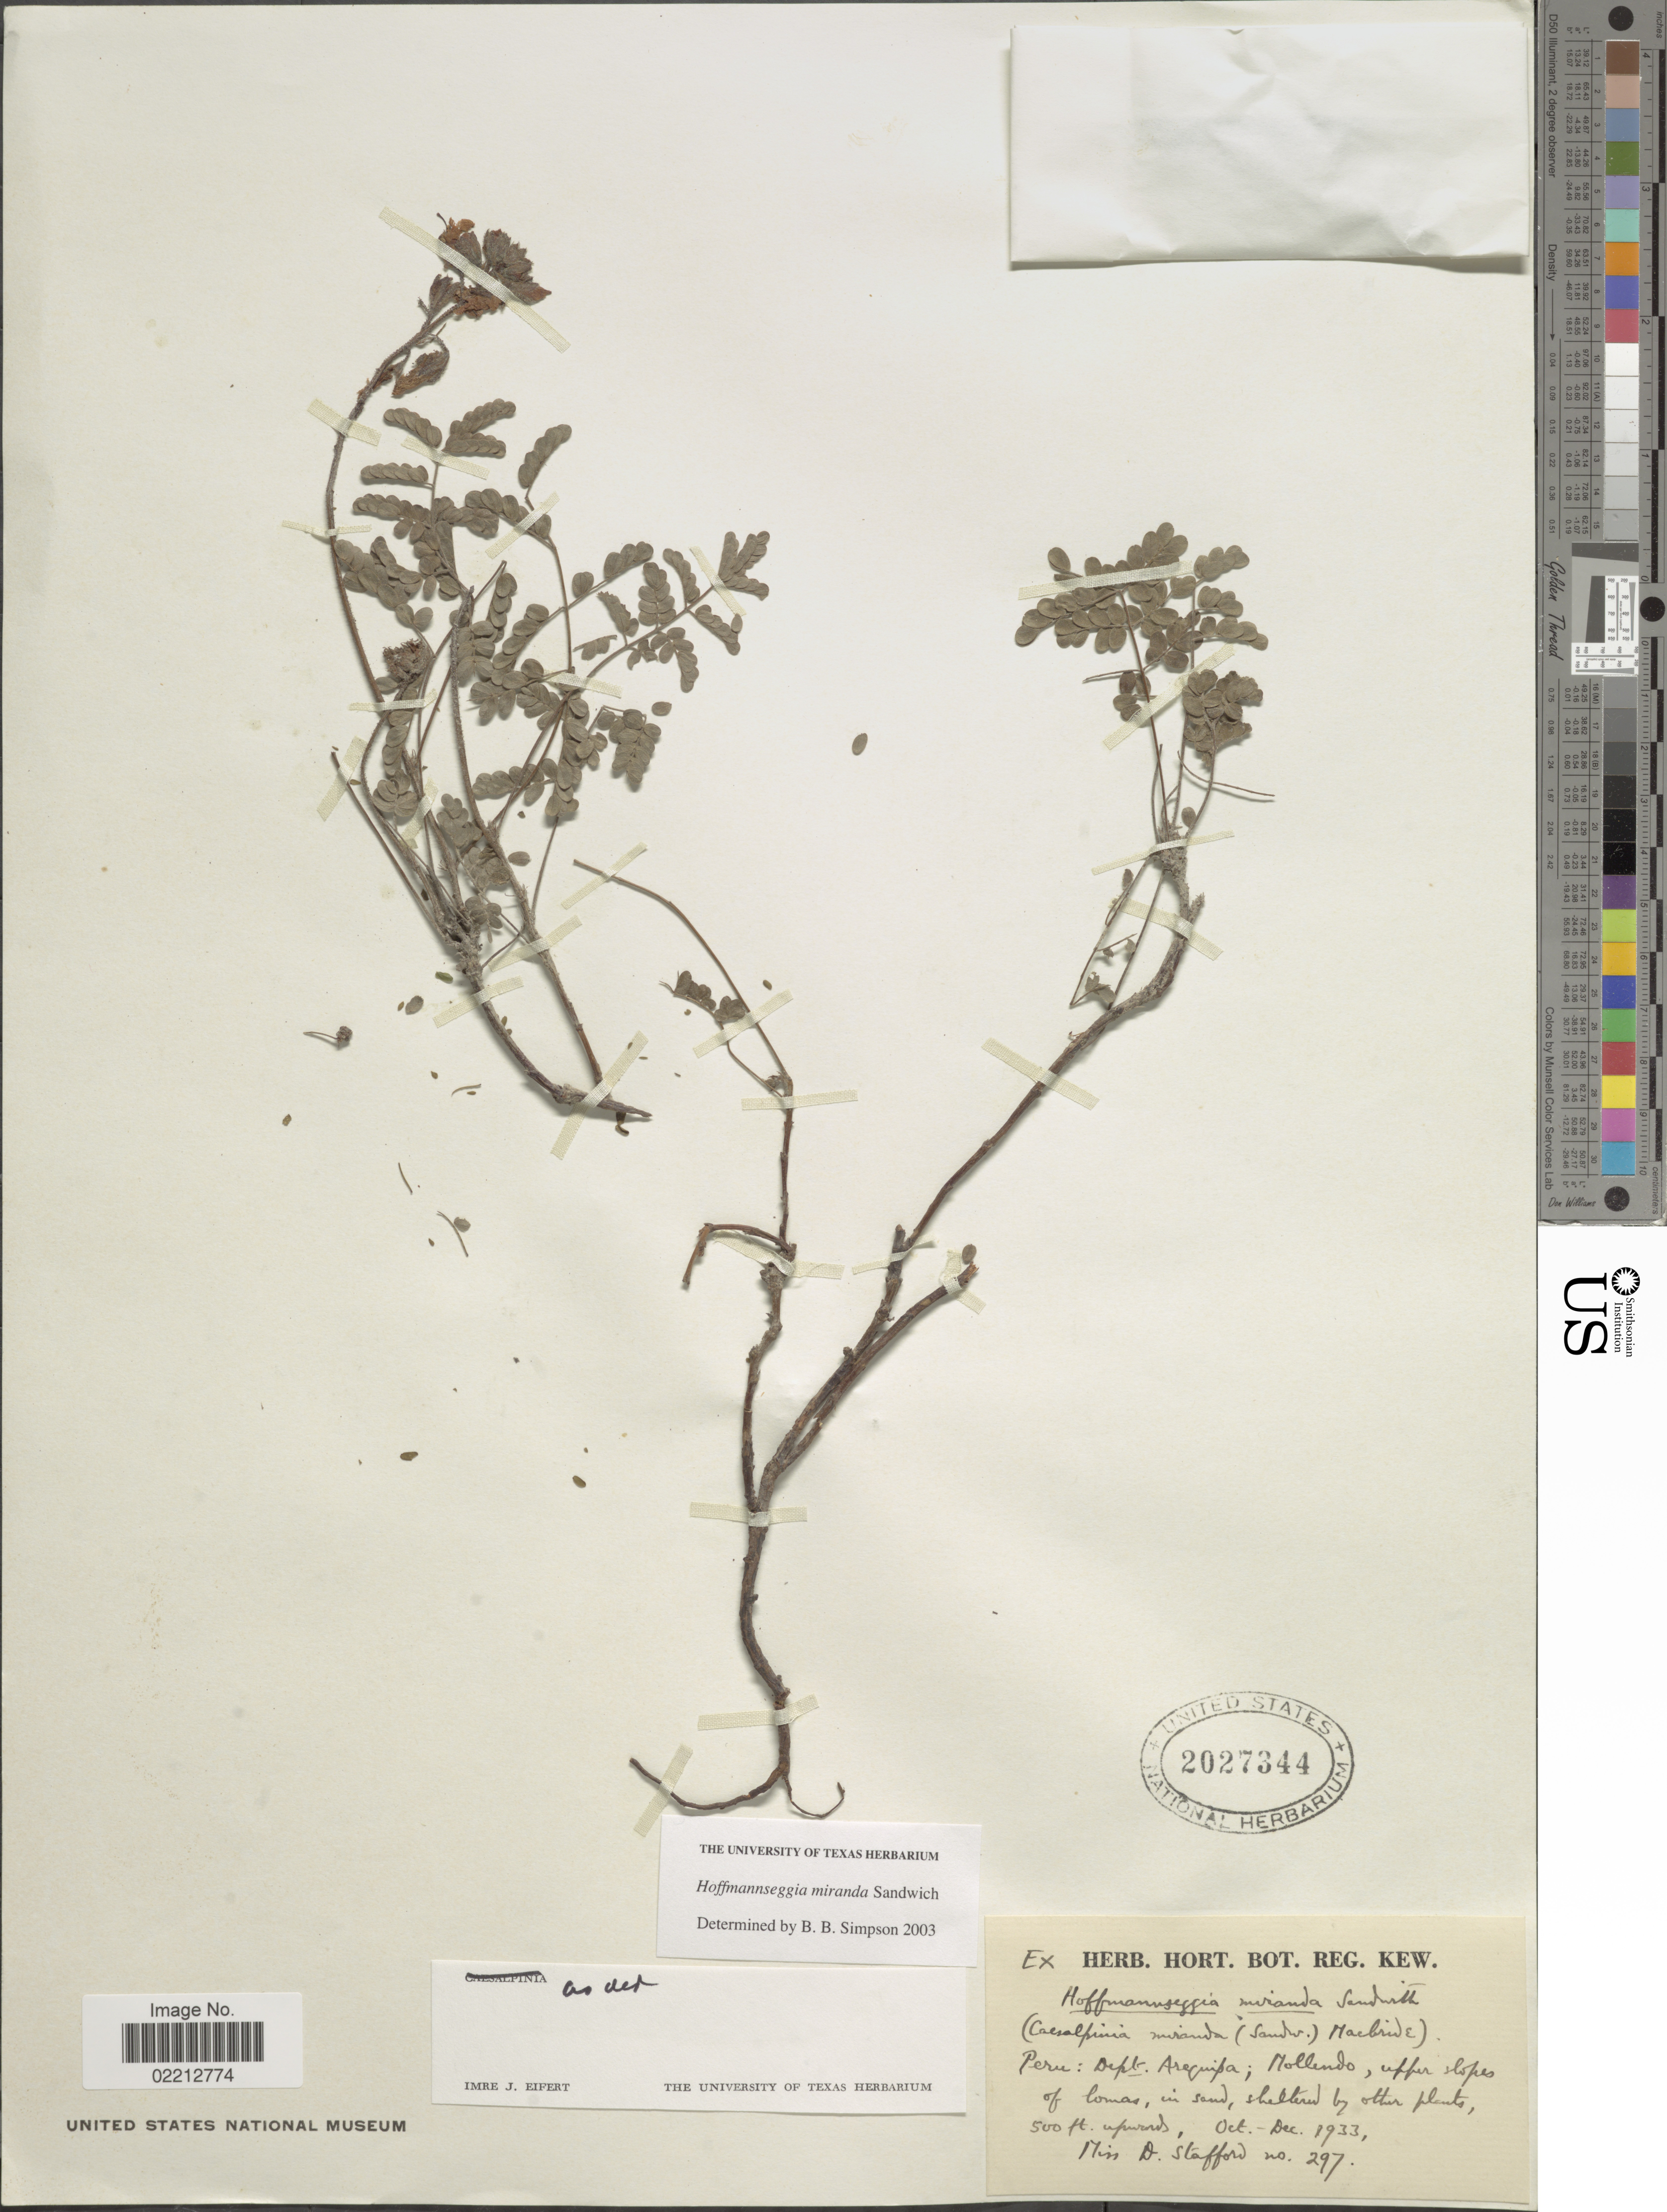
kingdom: Plantae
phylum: Tracheophyta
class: Magnoliopsida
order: Fabales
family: Fabaceae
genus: Hoffmannseggia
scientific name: Hoffmannseggia miranda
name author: (Sandwith) Sandwith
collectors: D. Stafford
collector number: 297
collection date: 1933-10/1933-12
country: Peru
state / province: Arequipa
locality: Mollendo, upper slopes of lomas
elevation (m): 152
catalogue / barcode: US 2027344